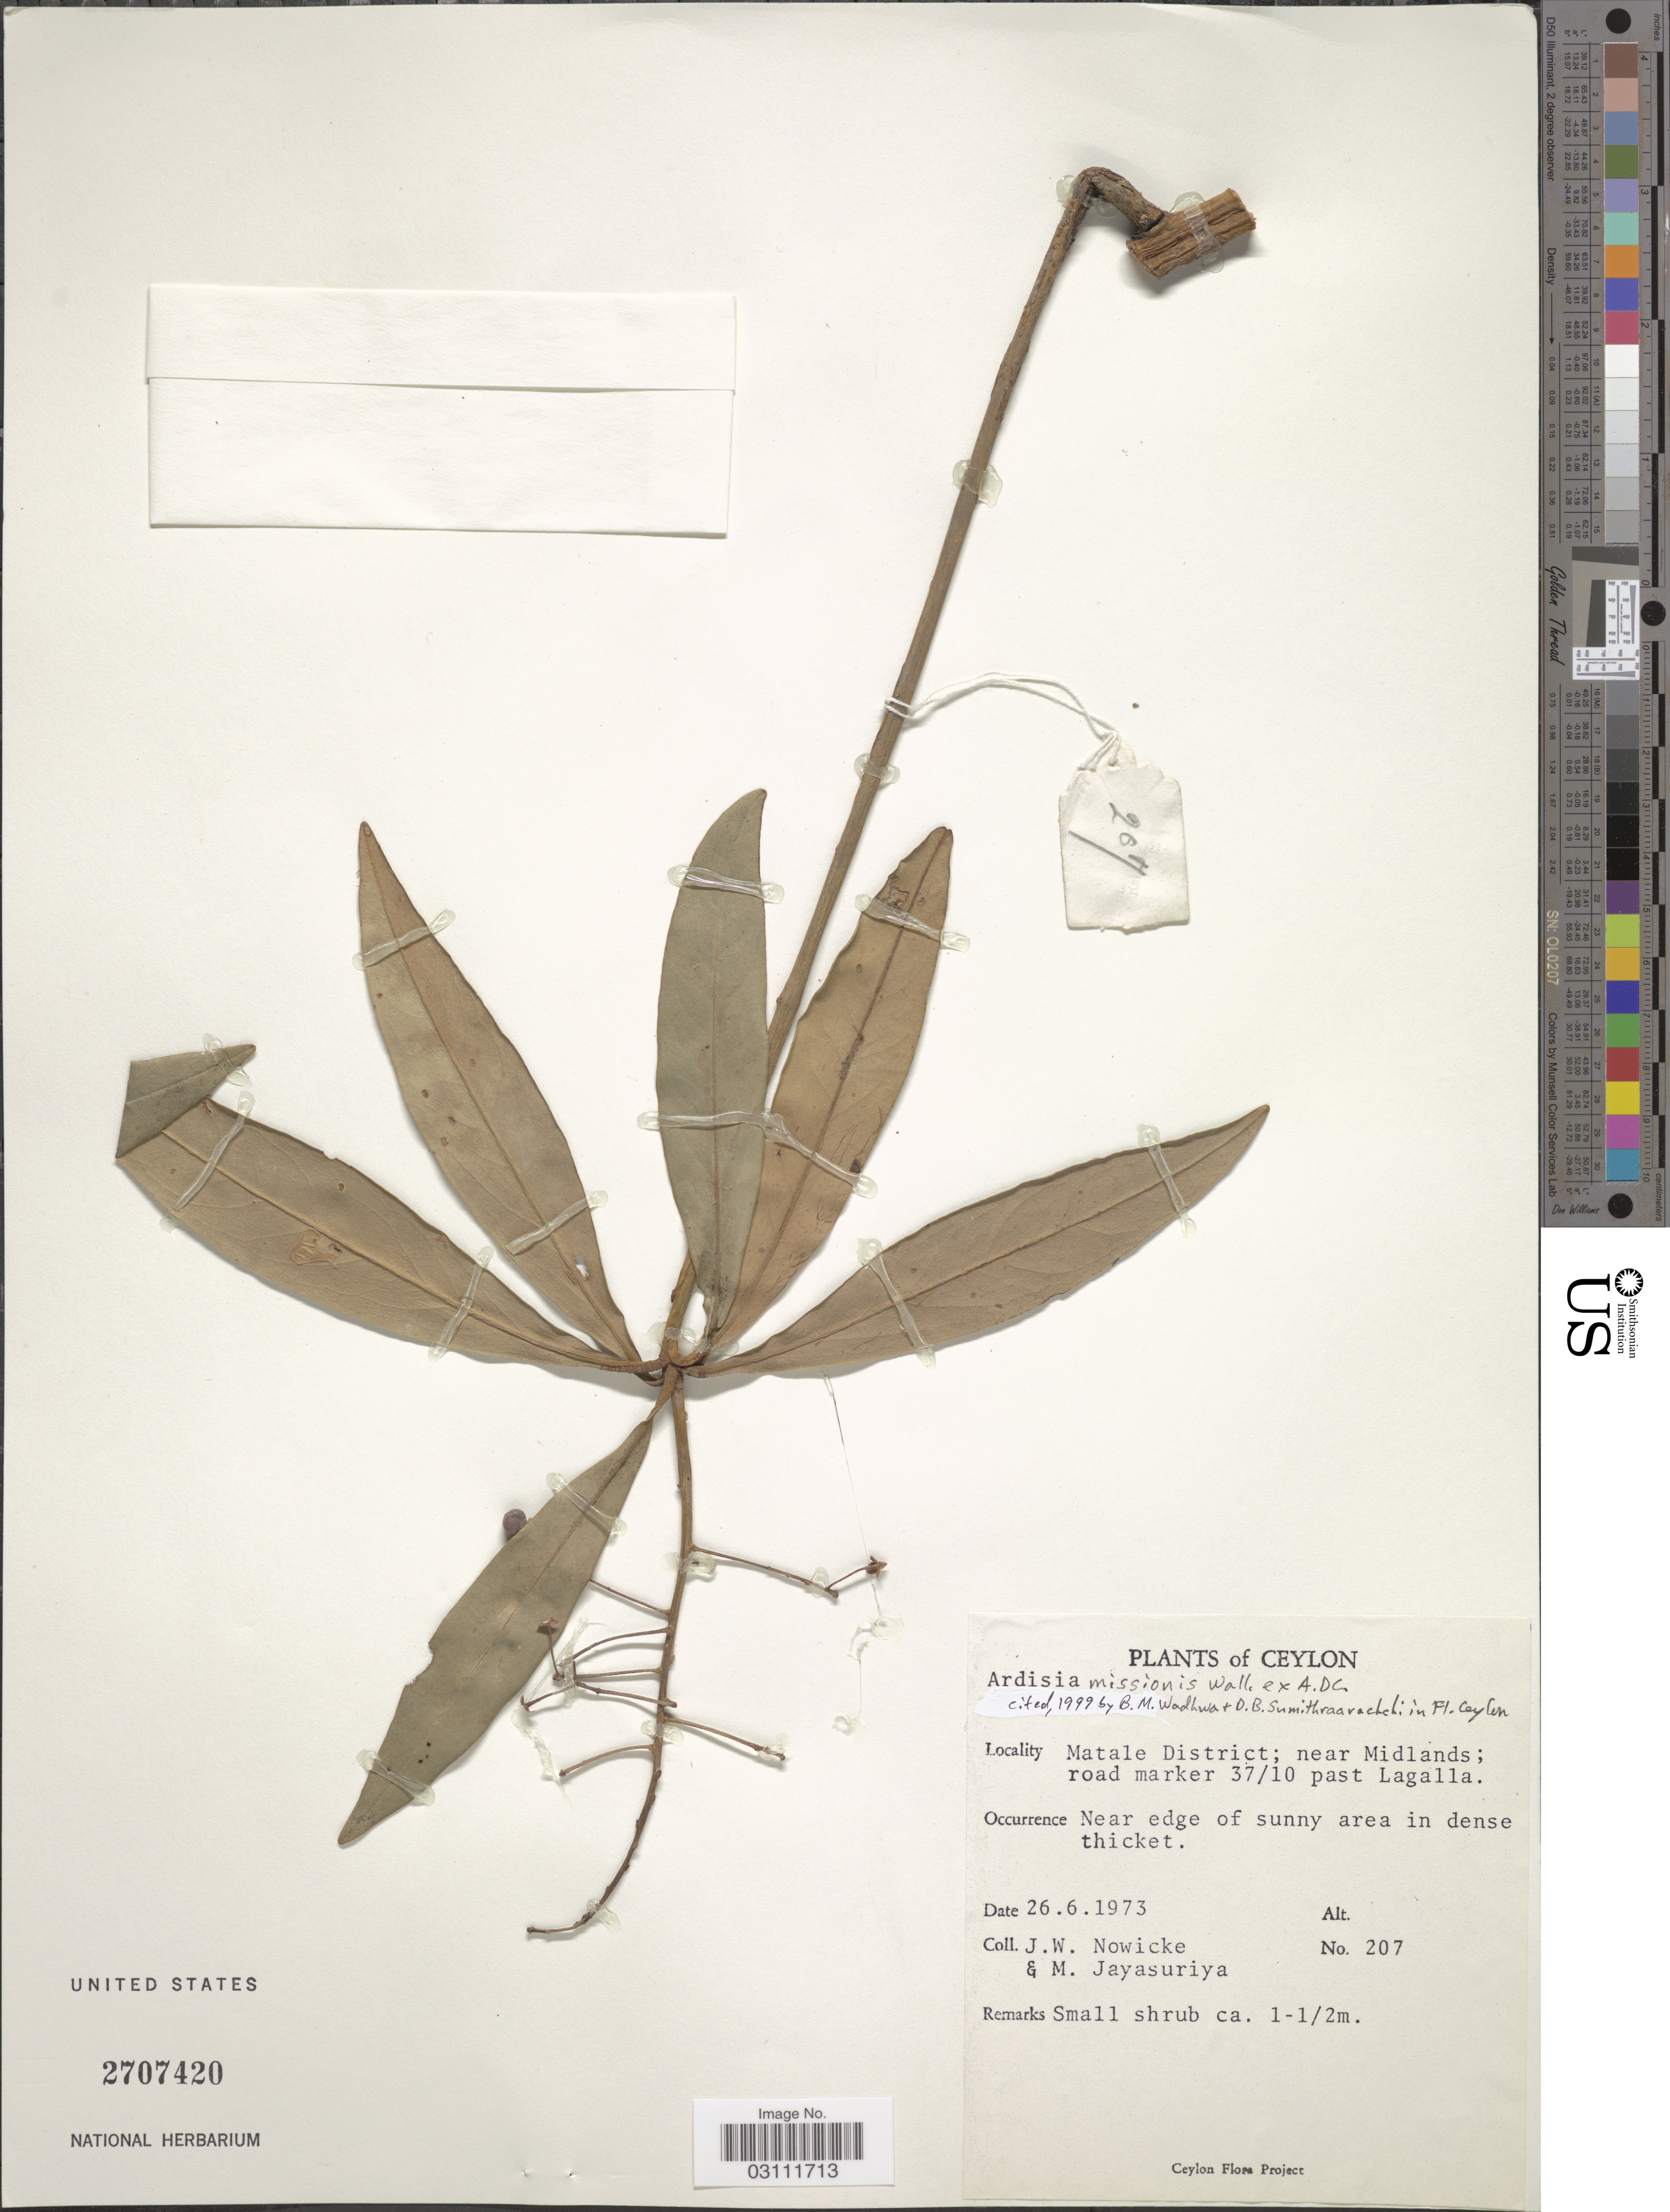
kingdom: Plantae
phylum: Tracheophyta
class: Magnoliopsida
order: Ericales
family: Primulaceae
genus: Ardisia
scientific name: Ardisia missionis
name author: Wall. ex A. DC.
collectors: J. W. Nowicke & M. Jayasuriya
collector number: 207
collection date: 1973-06-26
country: Sri Lanka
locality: Ceylon, Matale District; near Midlands; road marker 37/10 past Lagalla.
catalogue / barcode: US 2707420